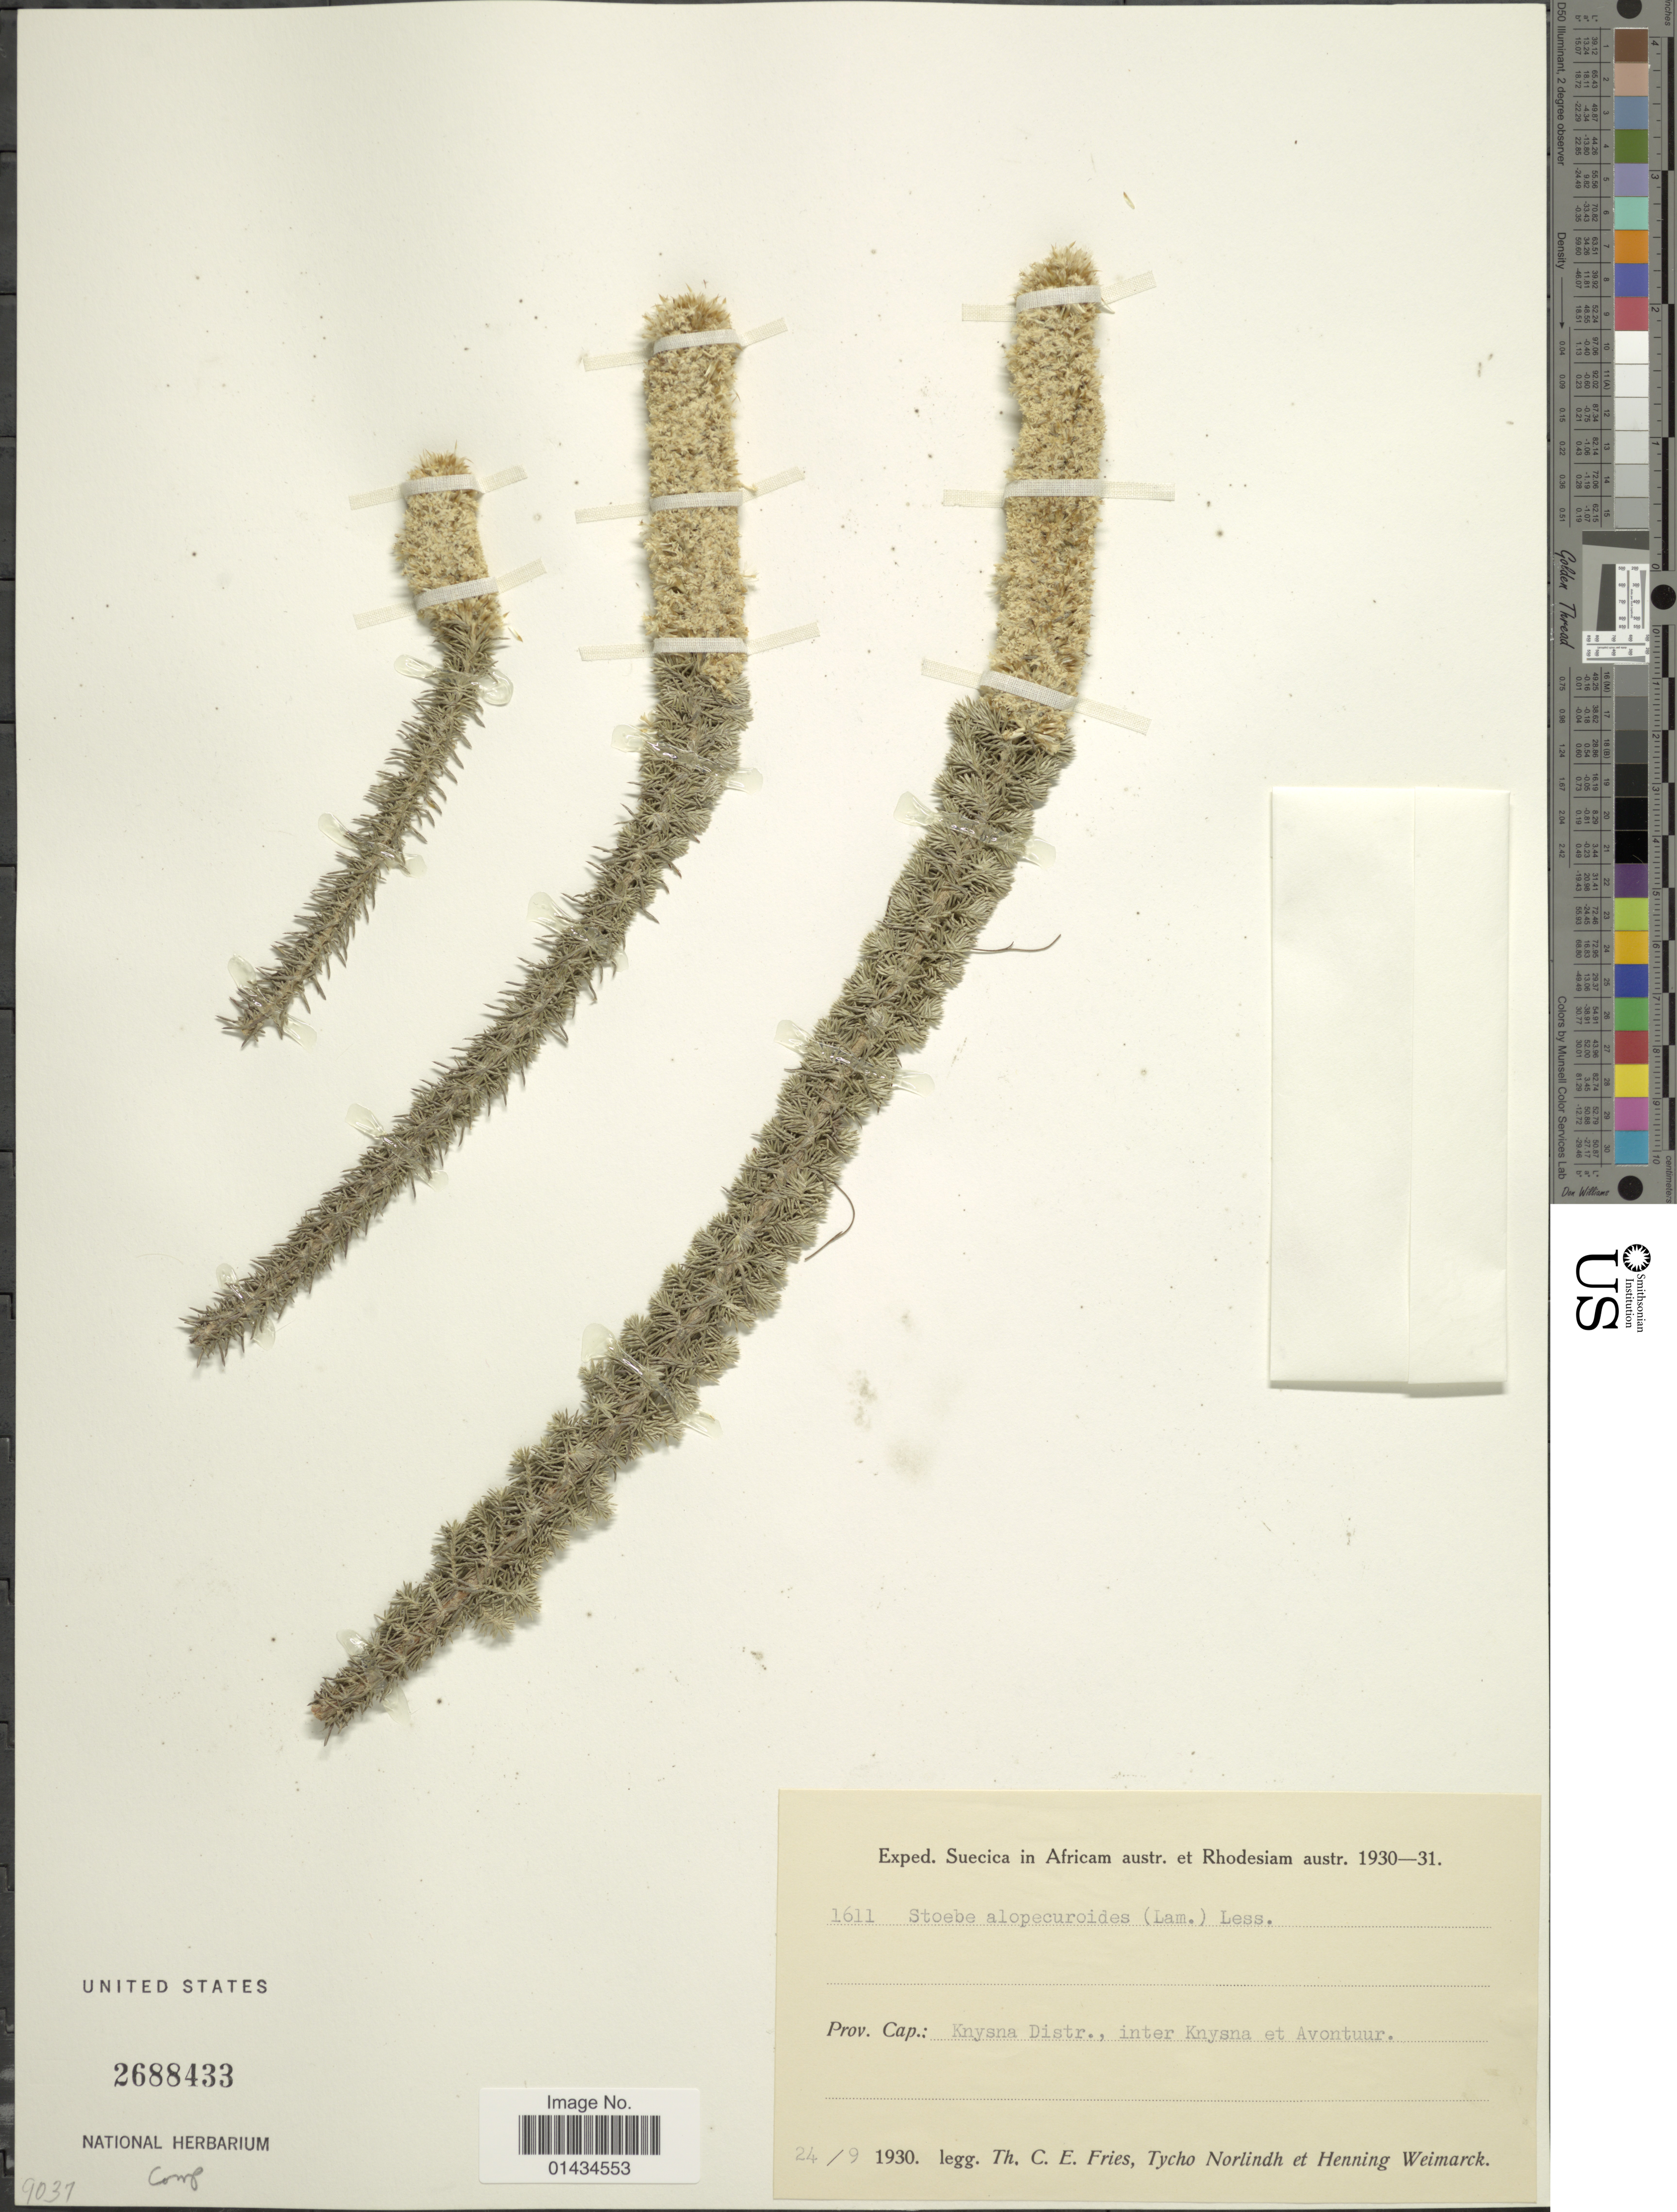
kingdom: Plantae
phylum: Tracheophyta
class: Magnoliopsida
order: Asterales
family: Asteraceae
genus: Stoebe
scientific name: Stoebe alopecuroides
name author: (Lam.) Less.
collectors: T. C. E. Fries, N. T. Norlindh & H. Weimarck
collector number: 1611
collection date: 1930-09-24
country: South Africa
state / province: Western Cape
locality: Knysna Distr., inter Knysna et Avontuur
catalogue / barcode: US 2688433